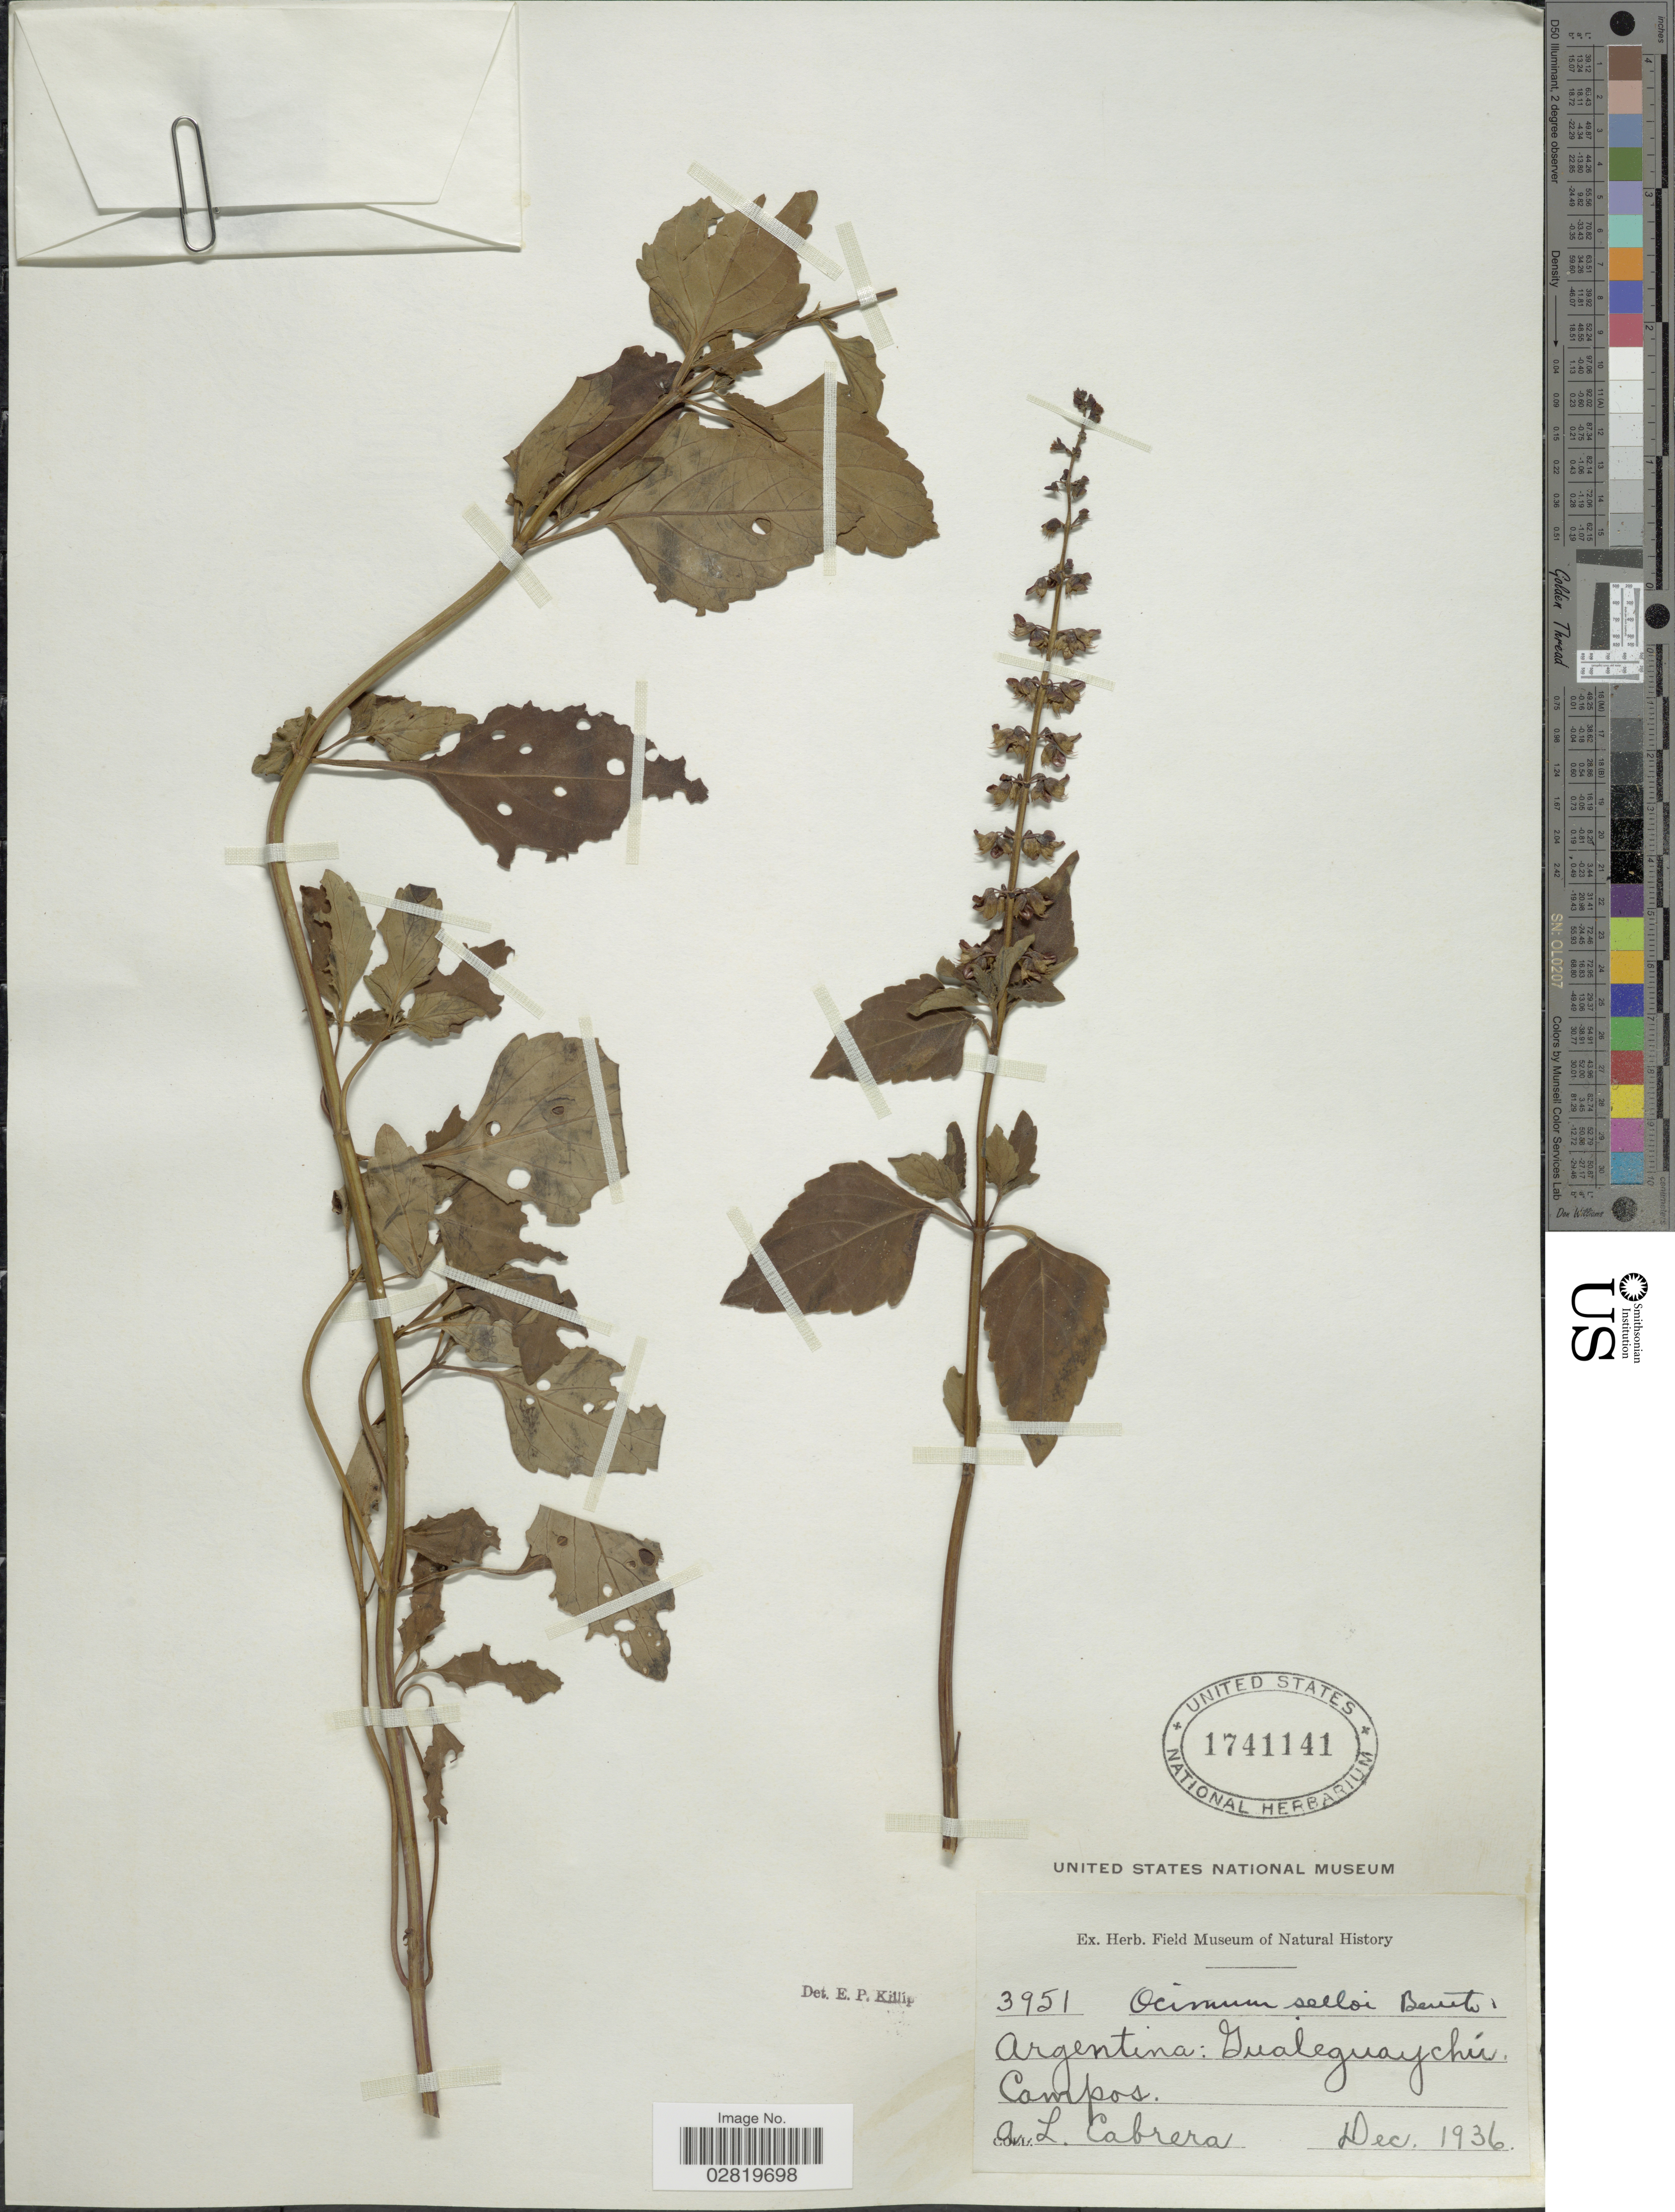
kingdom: Plantae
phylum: Tracheophyta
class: Magnoliopsida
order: Lamiales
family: Lamiaceae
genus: Ocimum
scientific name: Ocimum selloi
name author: Benth.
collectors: A. L. Cabrera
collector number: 3951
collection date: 1936-12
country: Argentina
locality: Gualeguauychú. Campos.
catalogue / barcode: US 1741141